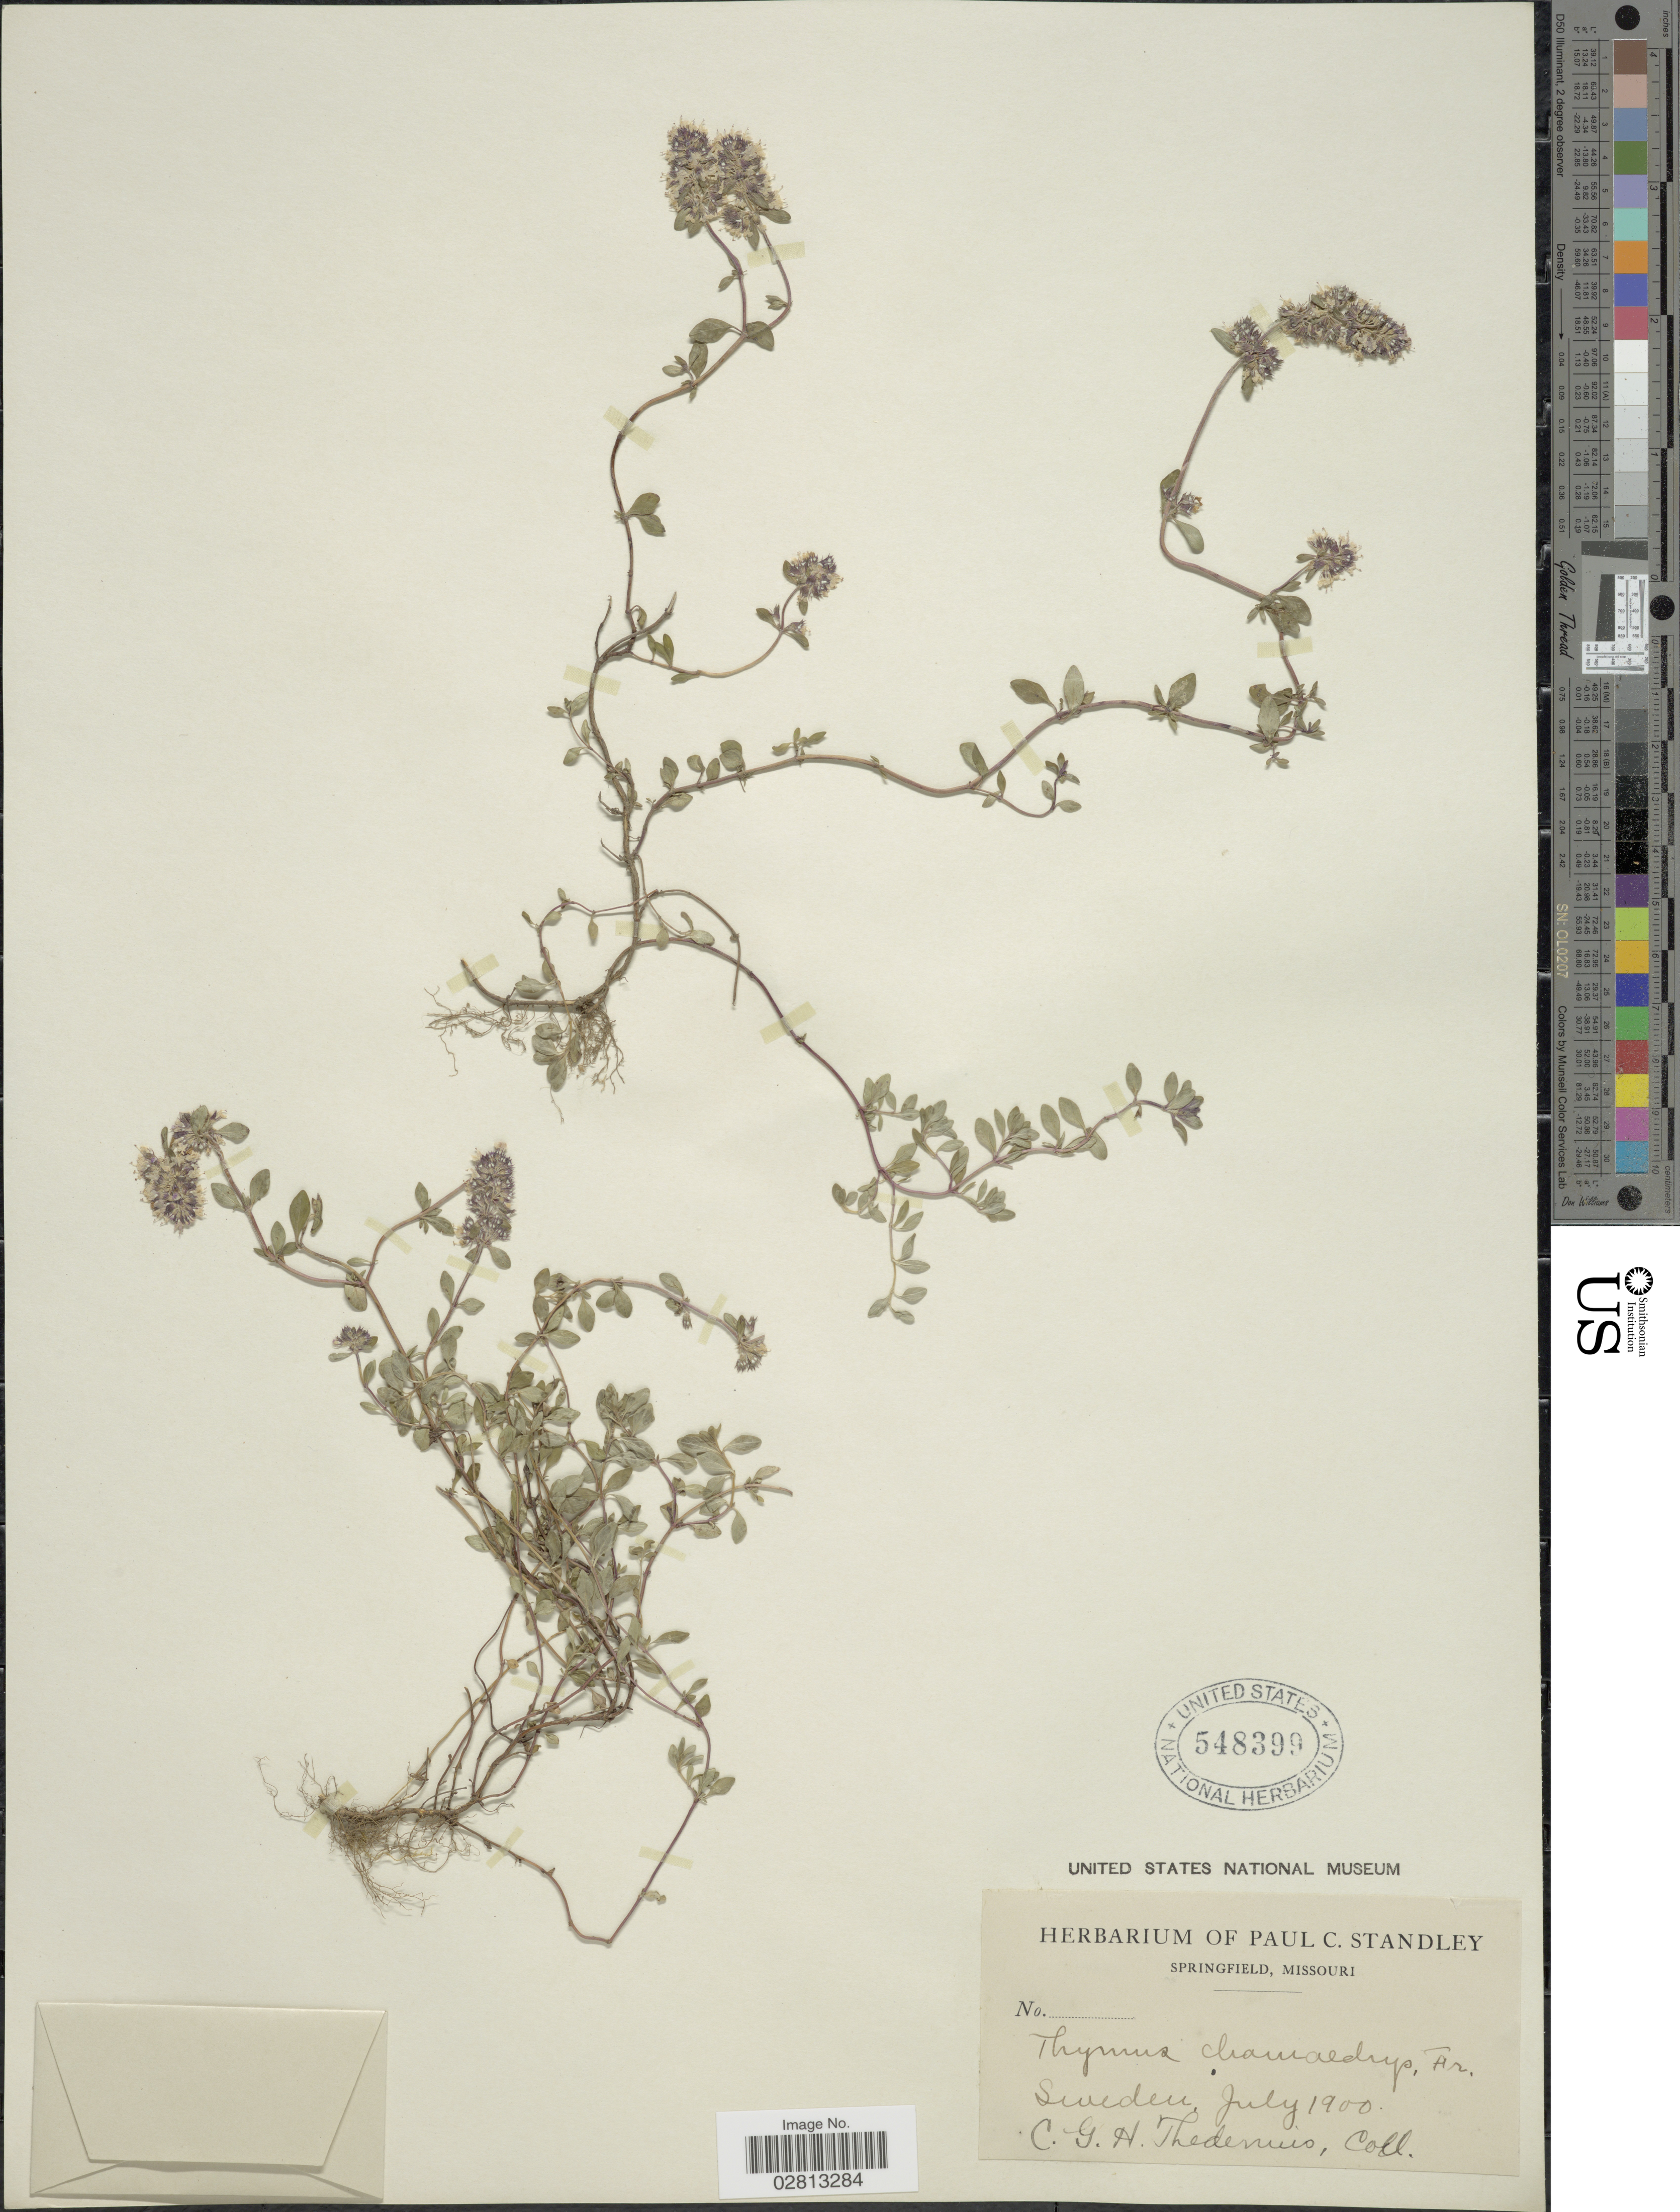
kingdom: Plantae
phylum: Tracheophyta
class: Magnoliopsida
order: Lamiales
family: Lamiaceae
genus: Thymus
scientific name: Thymus chamaedrys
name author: Fr.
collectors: C. Thedenuis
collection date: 1900-07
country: Sweden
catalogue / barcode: US 548399